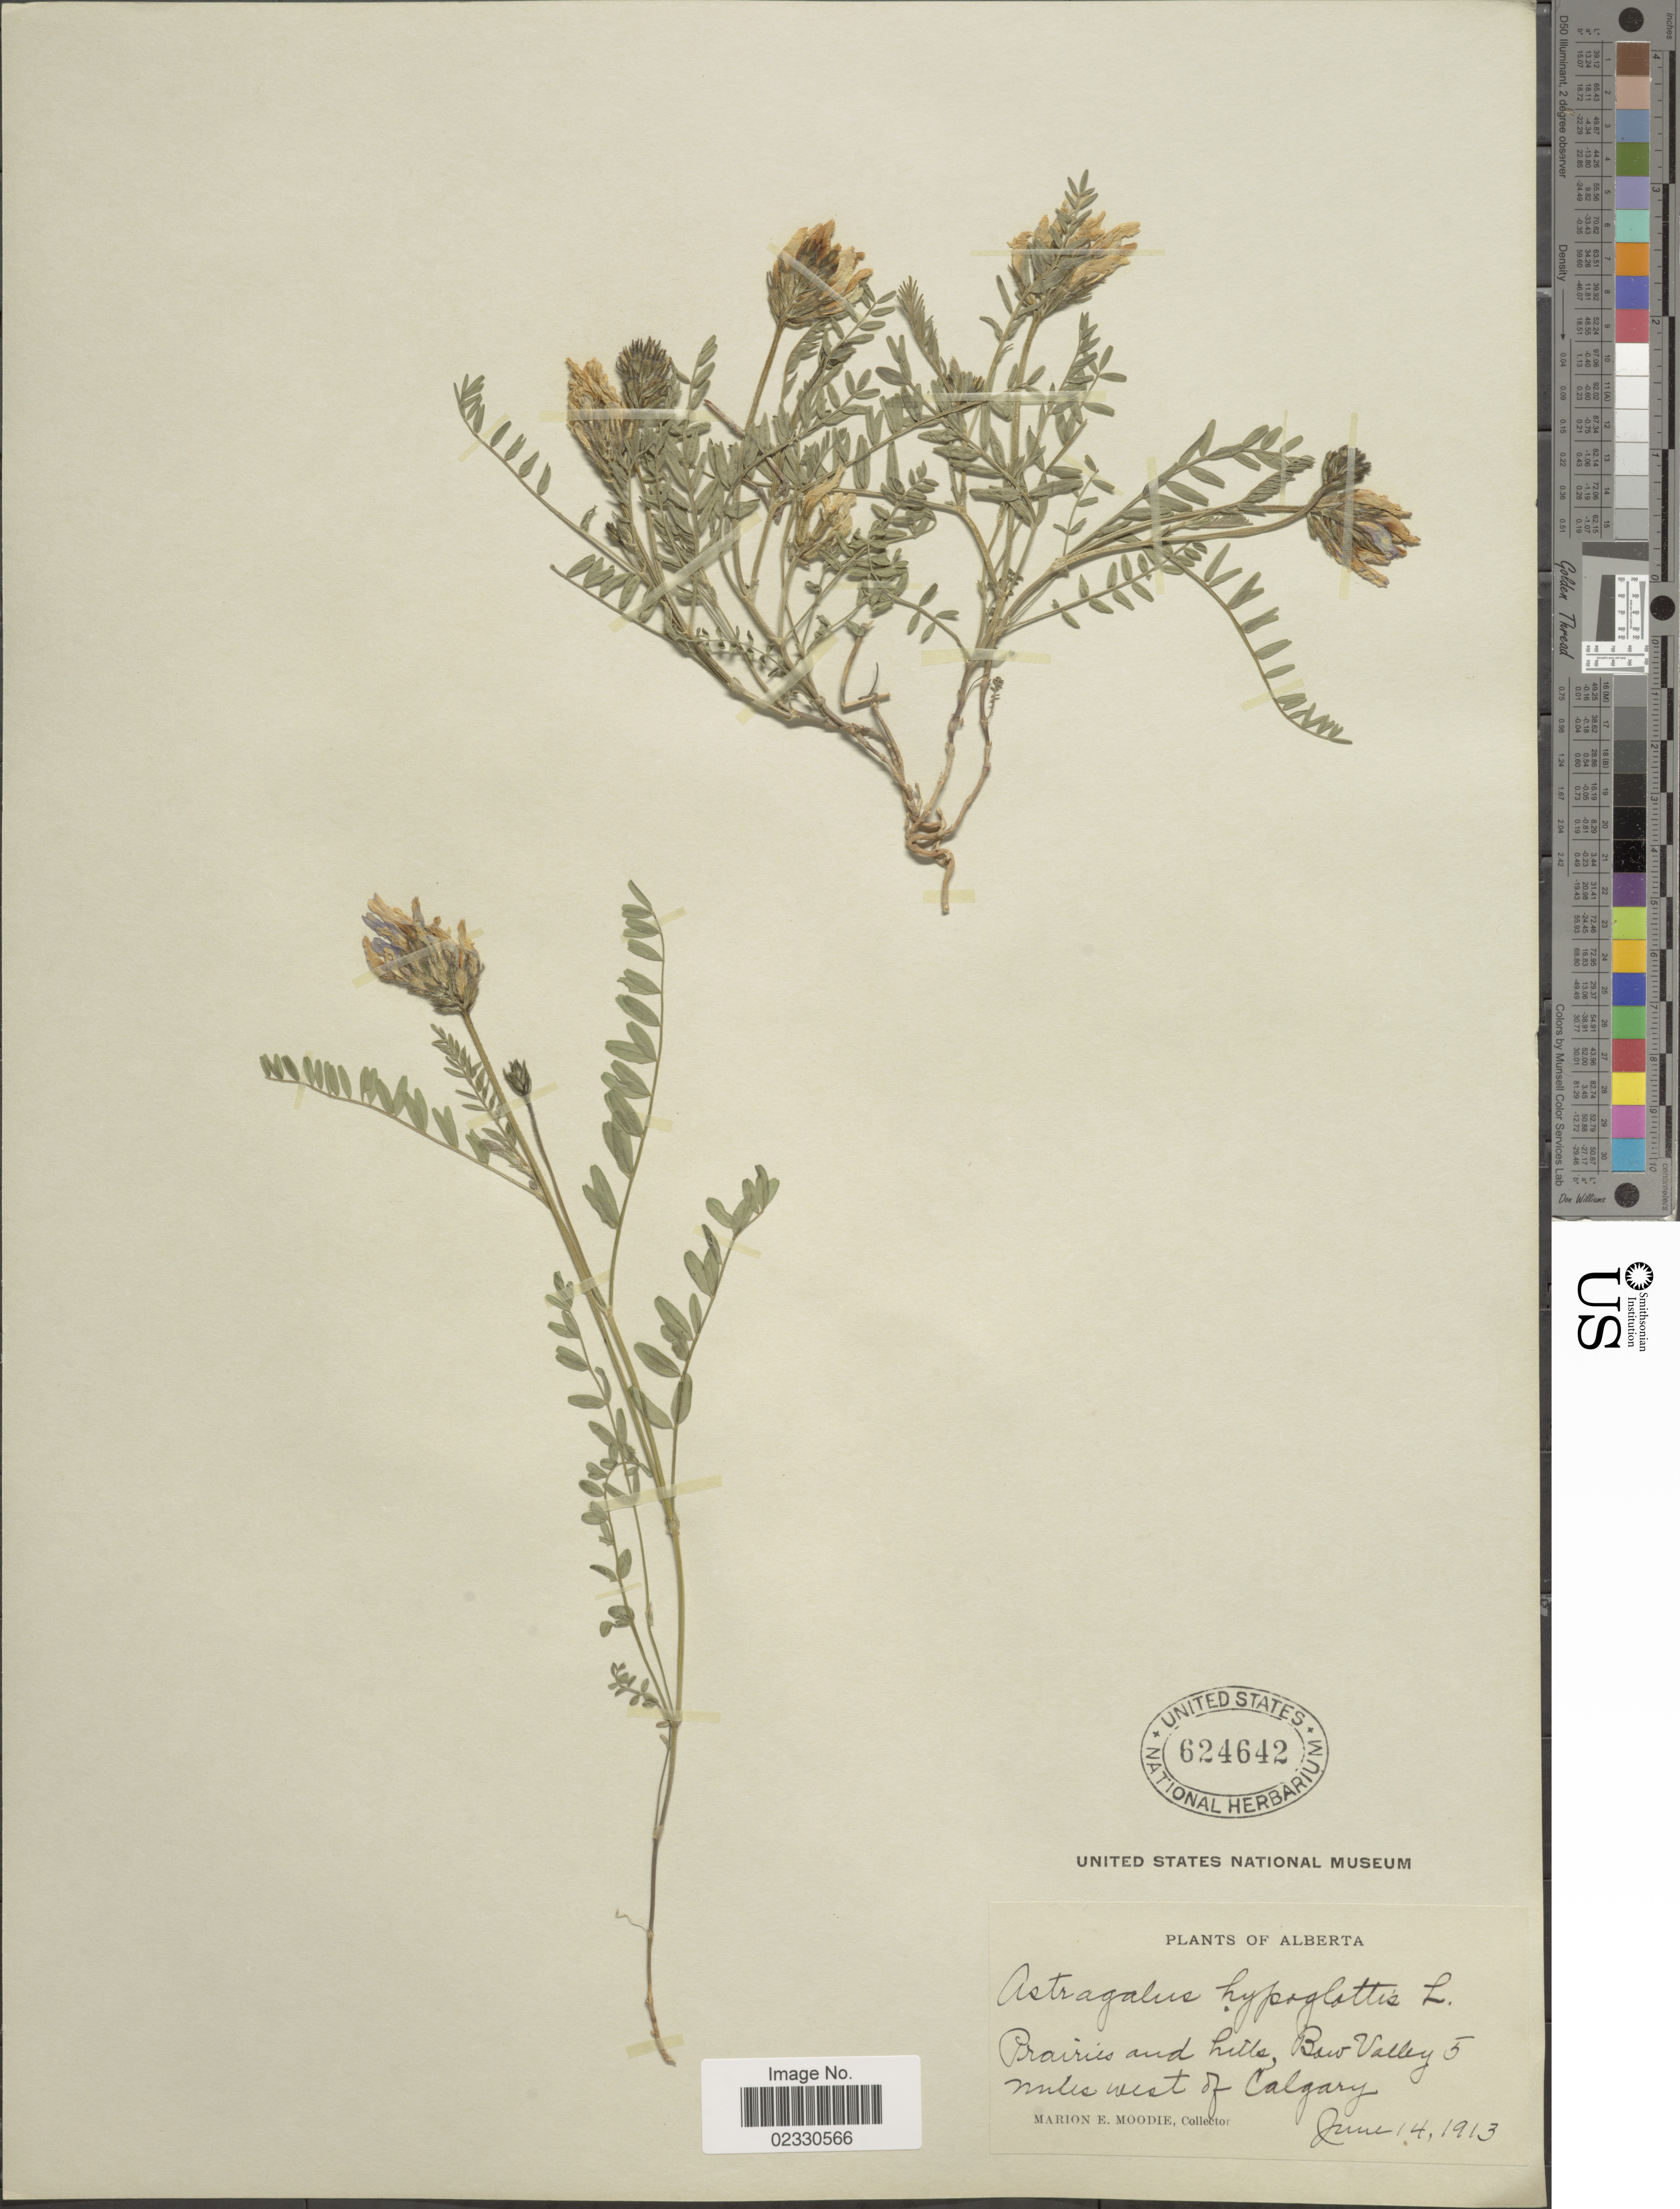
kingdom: Plantae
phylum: Tracheophyta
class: Magnoliopsida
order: Fabales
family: Fabaceae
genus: Astragalus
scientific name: Astragalus dasyglottis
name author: DC.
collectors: M. E. Moodie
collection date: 1913-06-14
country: Canada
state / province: Alberta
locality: Prairies and hills, Bow Valley 5 miles west of Calgary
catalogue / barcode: US 624642